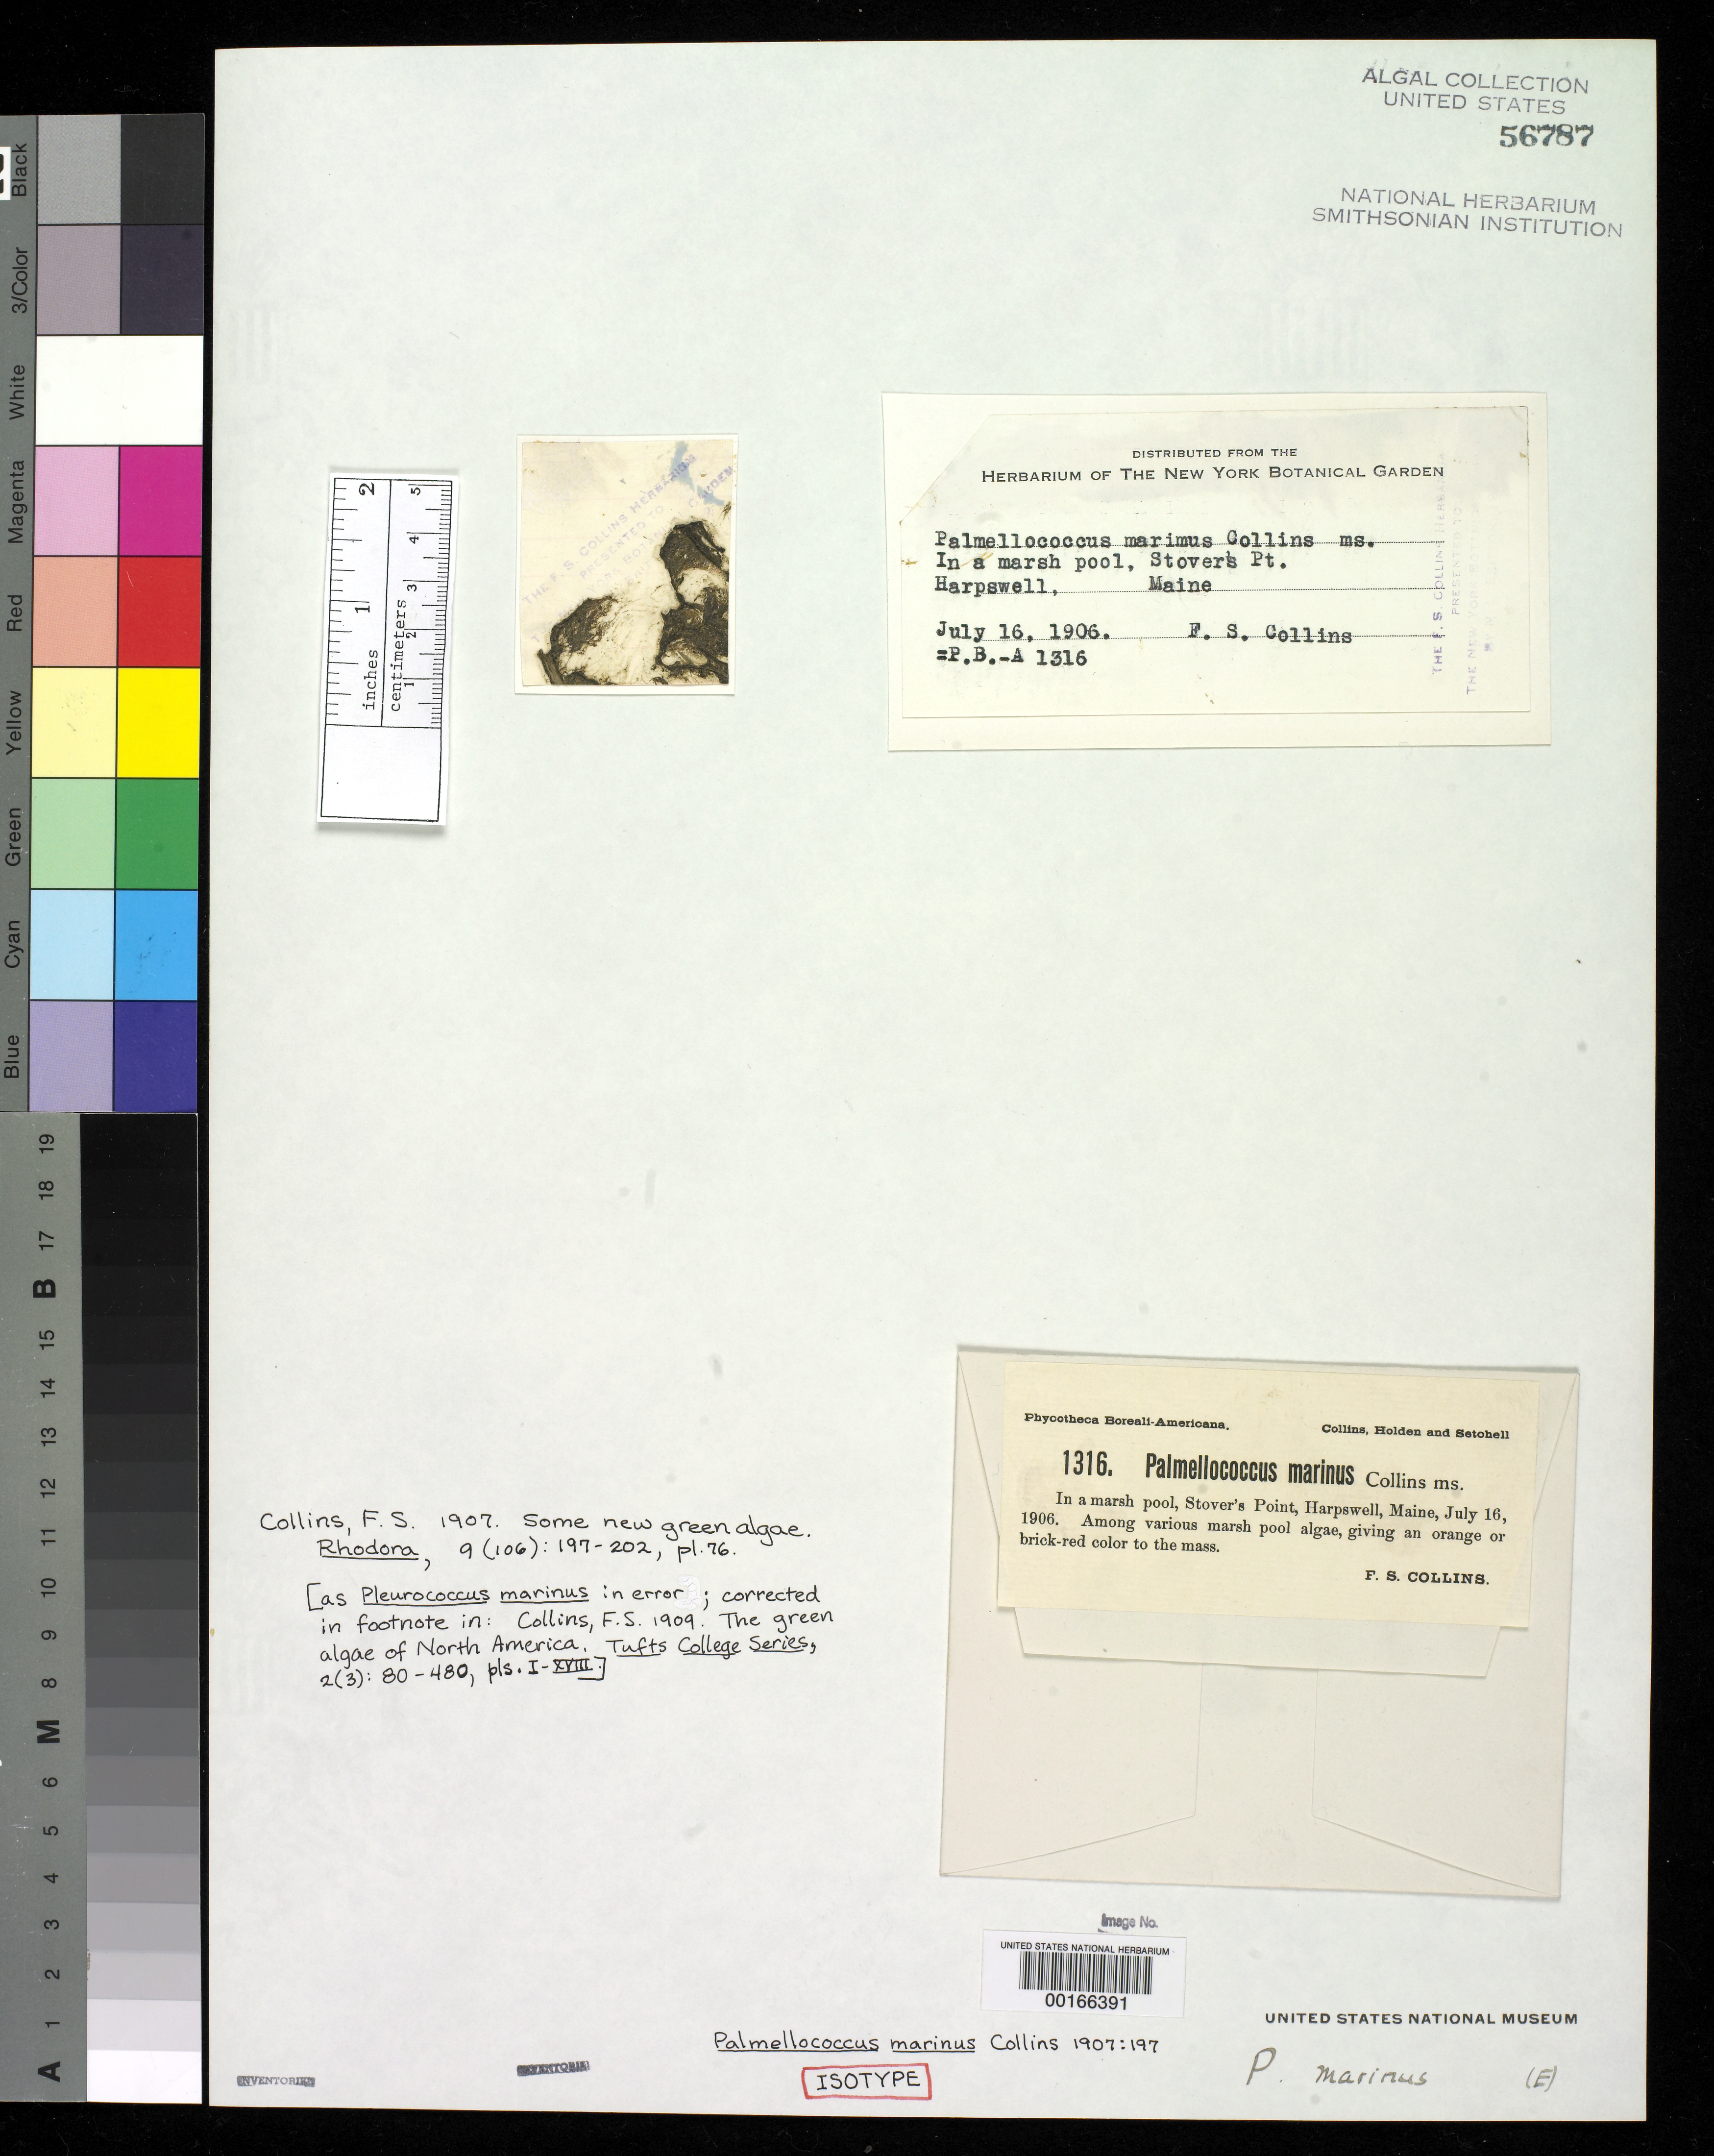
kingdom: Plantae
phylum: Chlorophyta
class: Trebouxiophyceae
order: Oocystales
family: Oocystaceae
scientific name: Palmellococcus marinus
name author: Collins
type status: Isotype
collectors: F. Collins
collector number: PB-A 1316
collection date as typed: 16 Jul 1906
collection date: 1906-07-16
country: United States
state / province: Maine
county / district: Cumberland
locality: Harpswell, Stover's Point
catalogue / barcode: US 56787